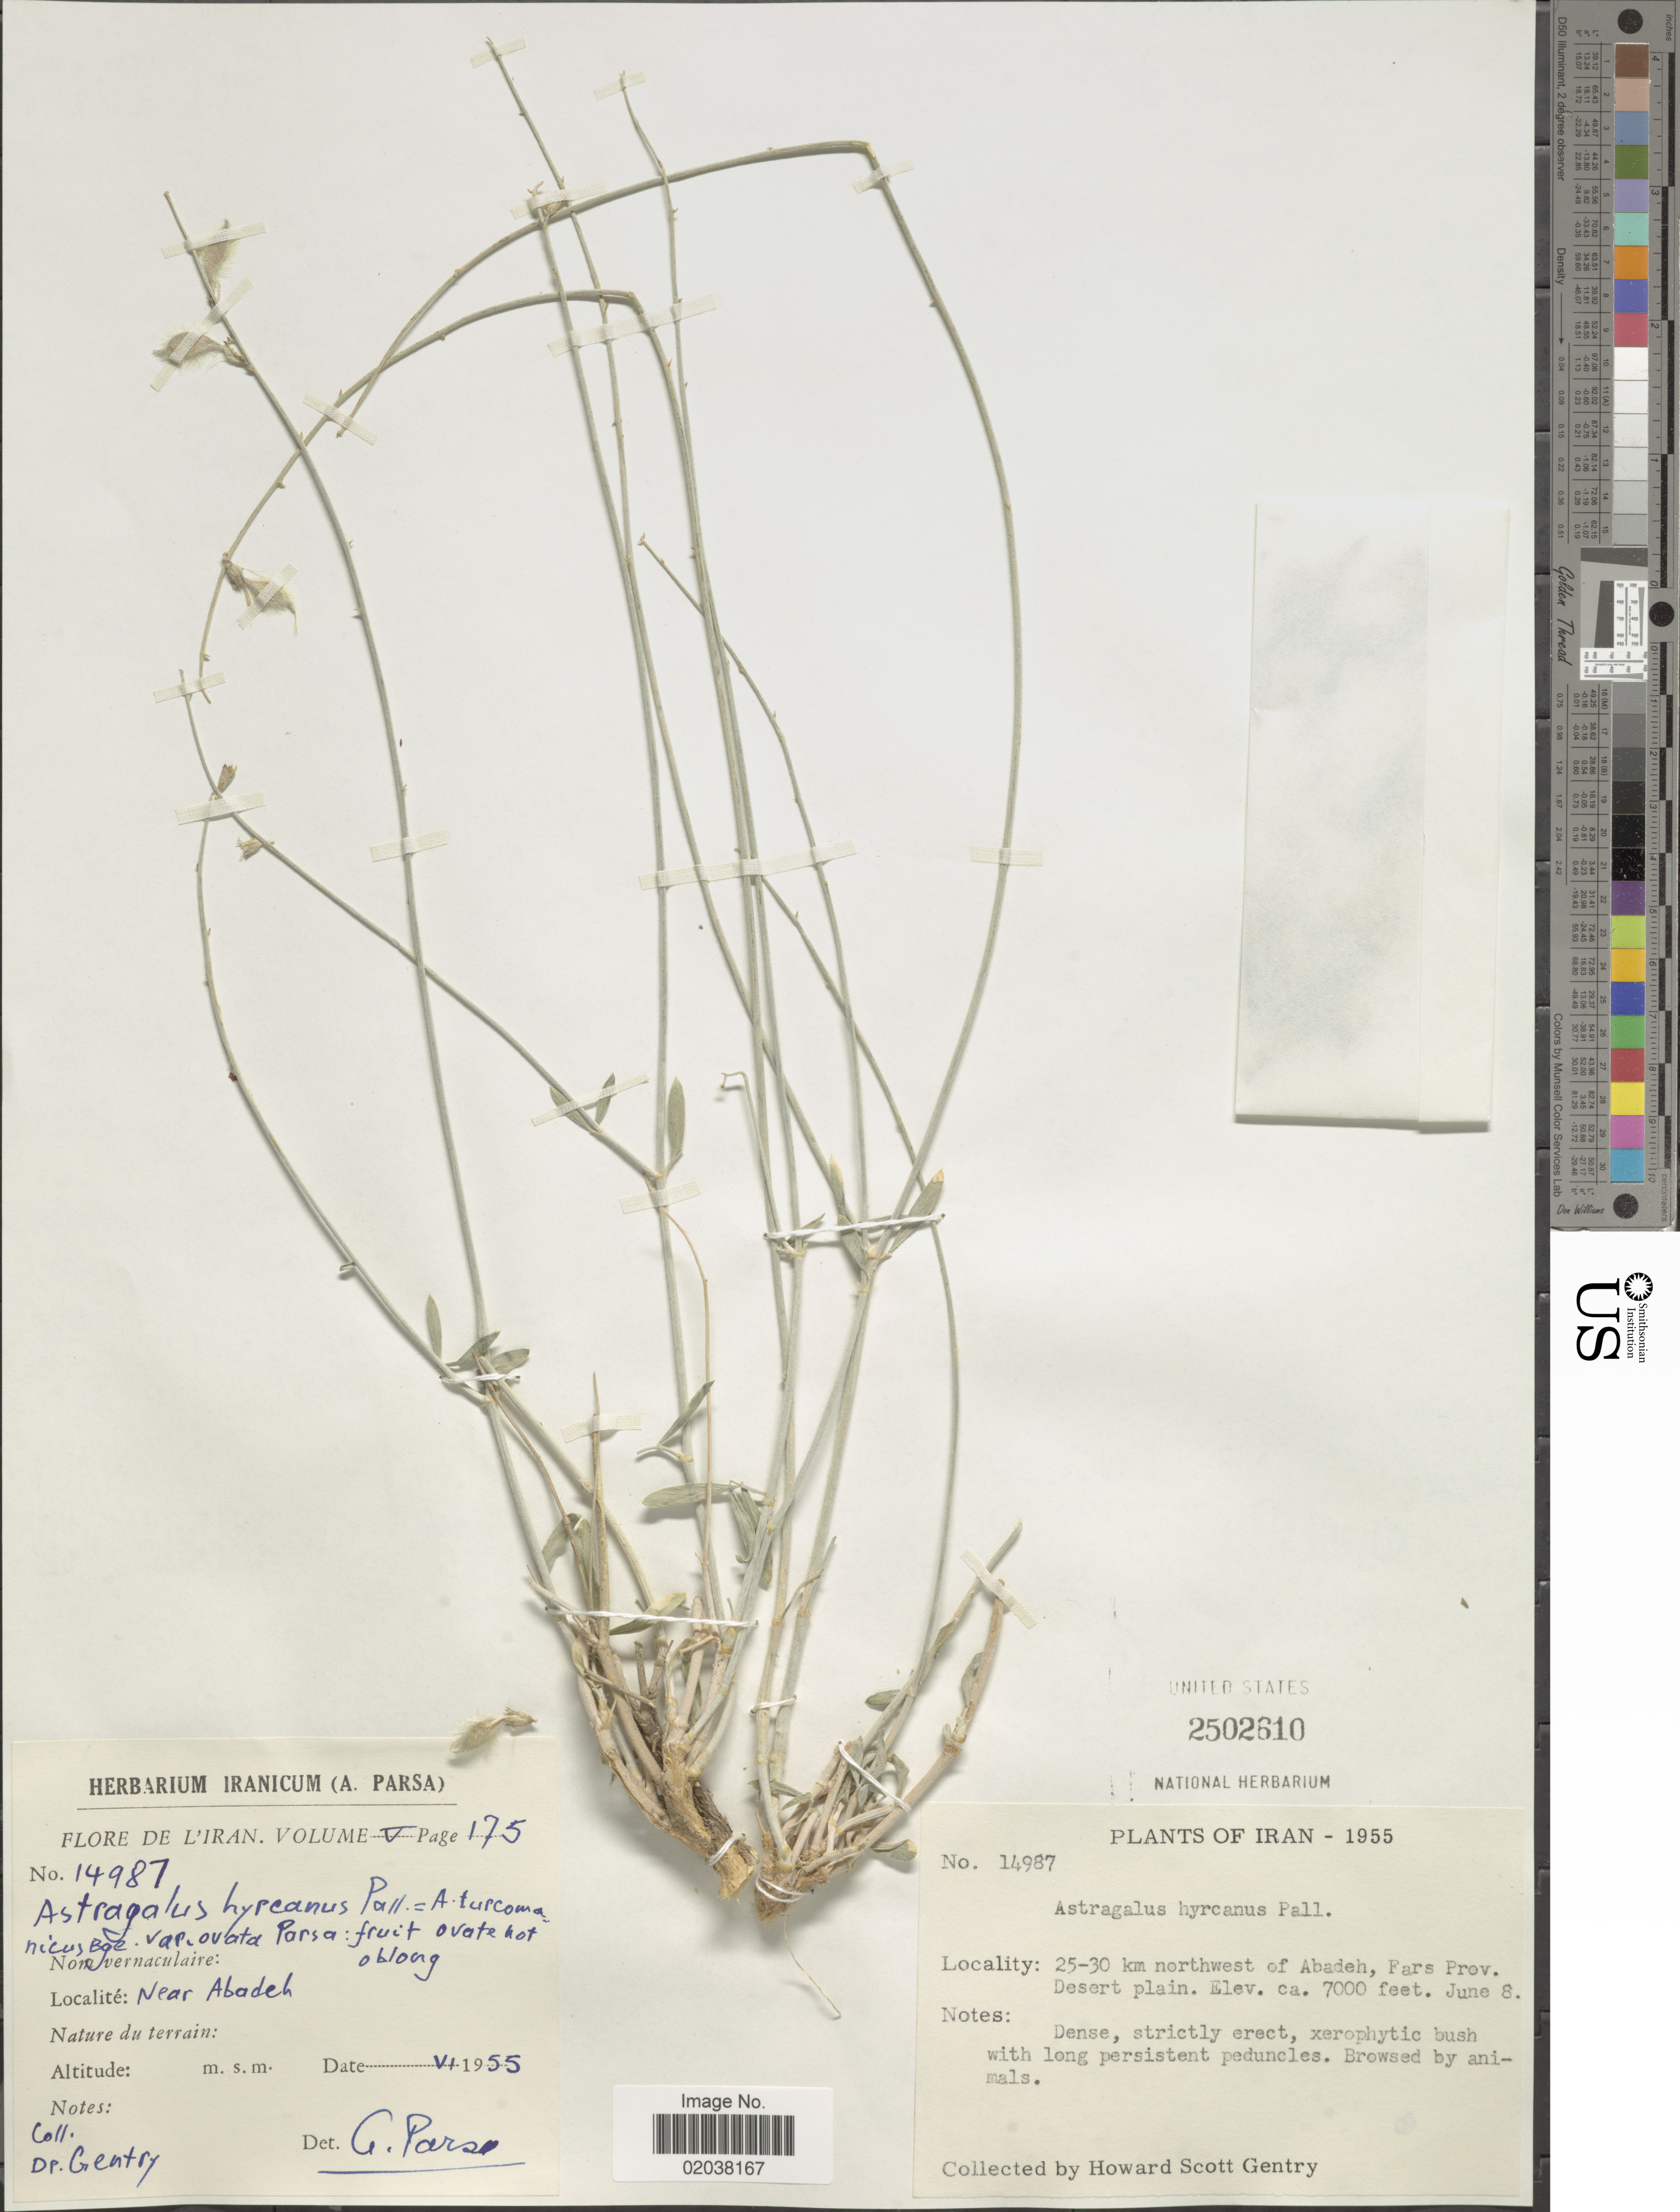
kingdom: Plantae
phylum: Tracheophyta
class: Magnoliopsida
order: Fabales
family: Fabaceae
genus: Astragalus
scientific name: Astragalus hyrcanus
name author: Pall.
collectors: H. S. Gentry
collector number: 14987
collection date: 1955-06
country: Iran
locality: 25-30 km northwest of Abadeh, Fars Prov., Desert plain, near badeh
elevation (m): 2134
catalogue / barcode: US 2502610